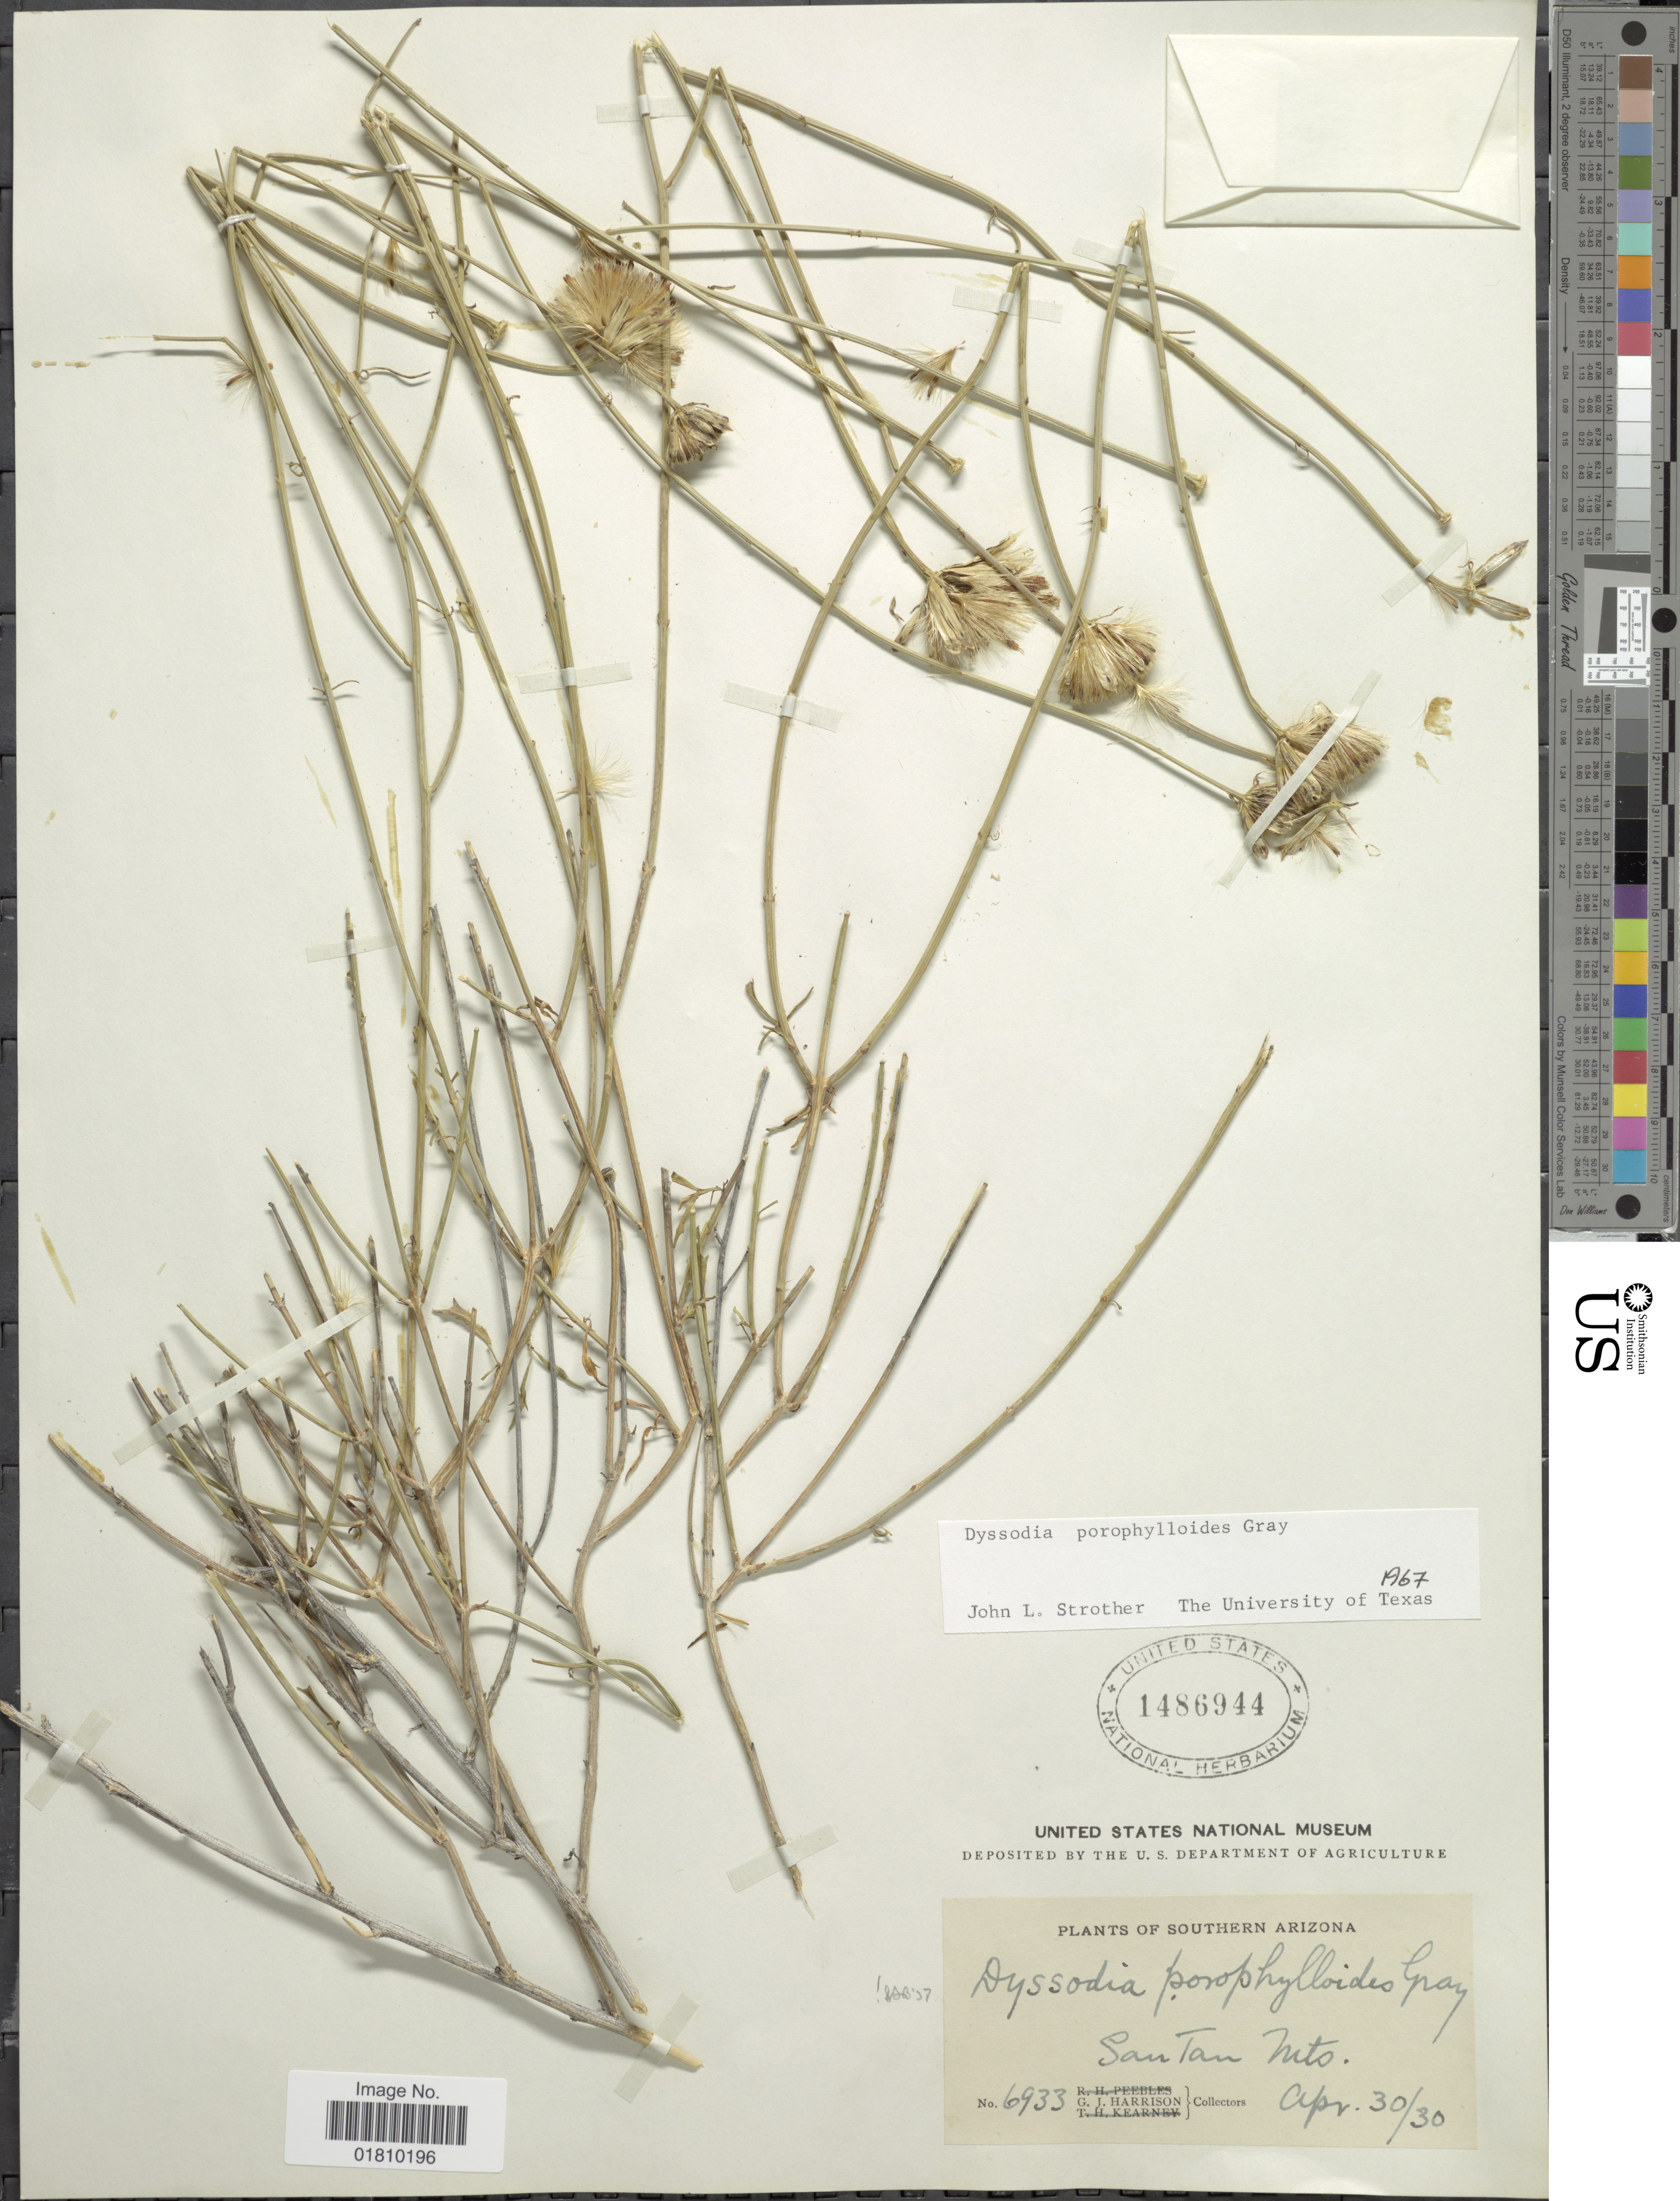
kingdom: Plantae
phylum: Tracheophyta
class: Magnoliopsida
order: Asterales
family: Asteraceae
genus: Adenophyllum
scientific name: Adenophyllum porophylloides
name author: (A. Gray) Strother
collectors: G. J. Harrison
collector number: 6933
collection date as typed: Transcribed d/m/y: 30/4/30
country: United States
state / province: Arizona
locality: Southern Arizona, San Tan Mts.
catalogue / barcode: US 1486944